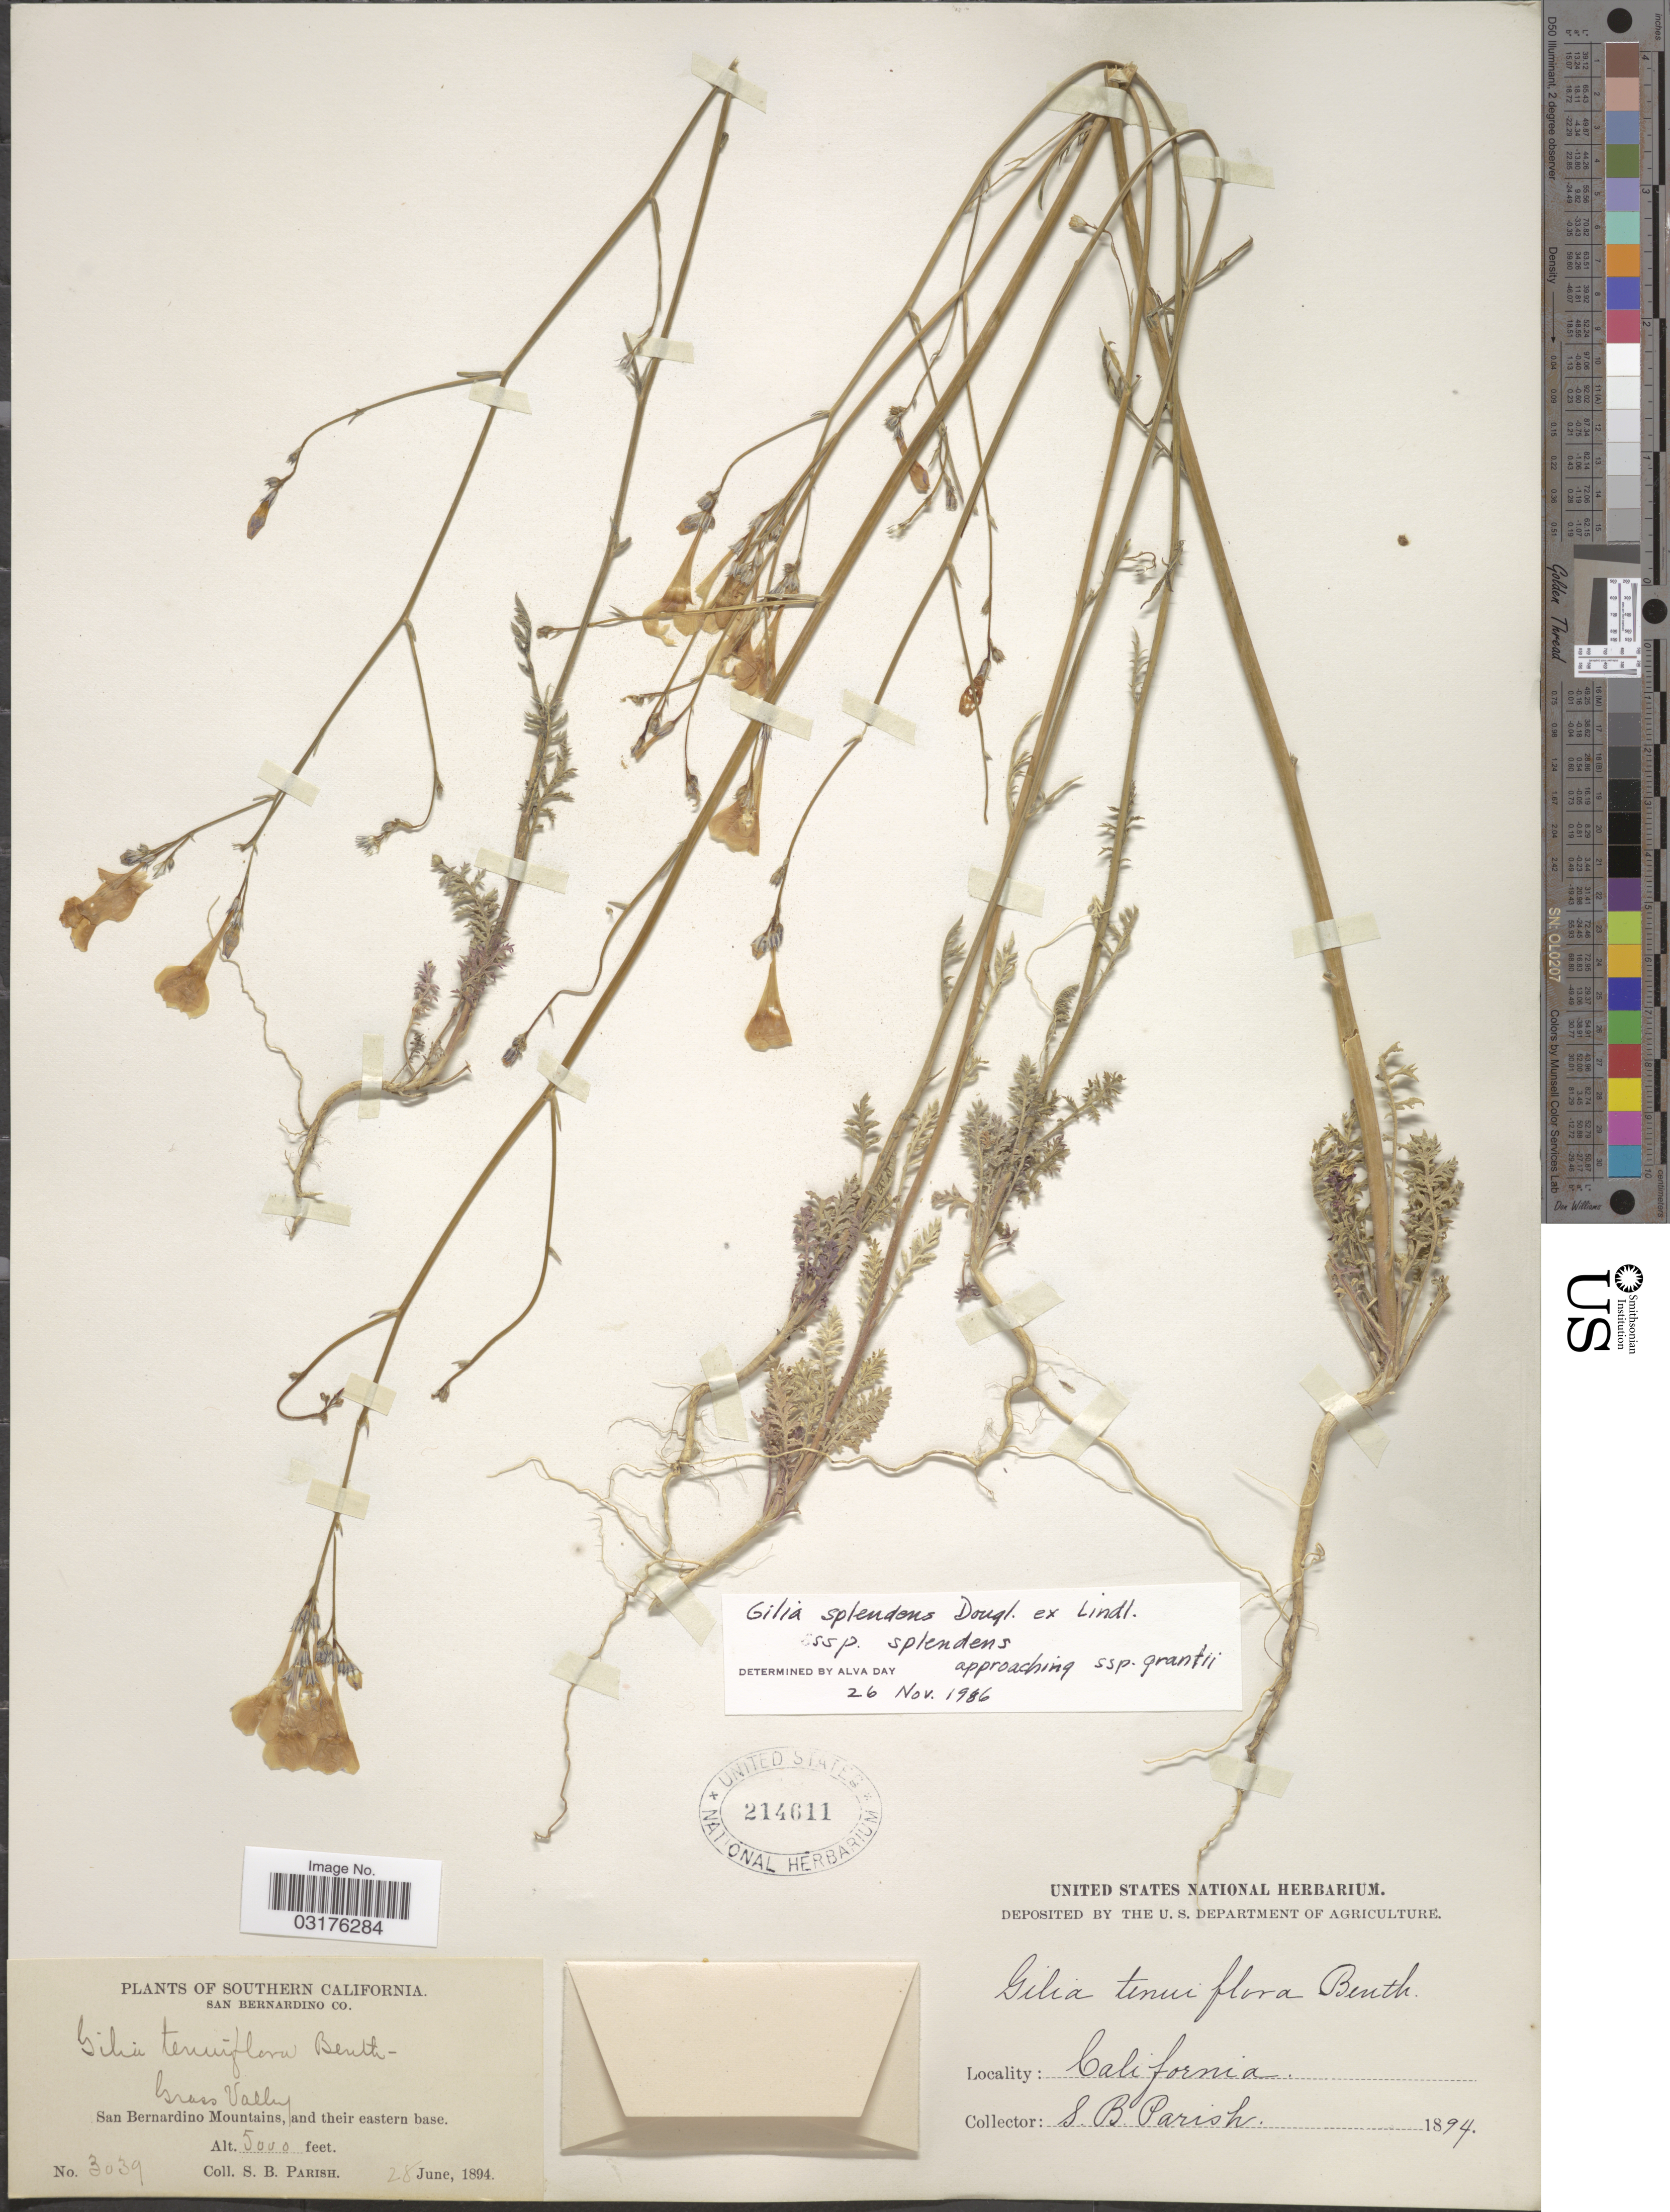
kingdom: Plantae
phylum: Tracheophyta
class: Magnoliopsida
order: Ericales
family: Polemoniaceae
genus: Saltugilia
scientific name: Saltugilia splendens subsp. splendens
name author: (Douglas ex H. Mason & A.D. Grant) L.A. Johnson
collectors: S. B. Parish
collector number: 3039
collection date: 1894-06-28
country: United States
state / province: California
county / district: San Bernardino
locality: Southern California. San Bernardino Co., San Bernardino Mountains, and their eastern base.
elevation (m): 1524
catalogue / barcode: US 214611